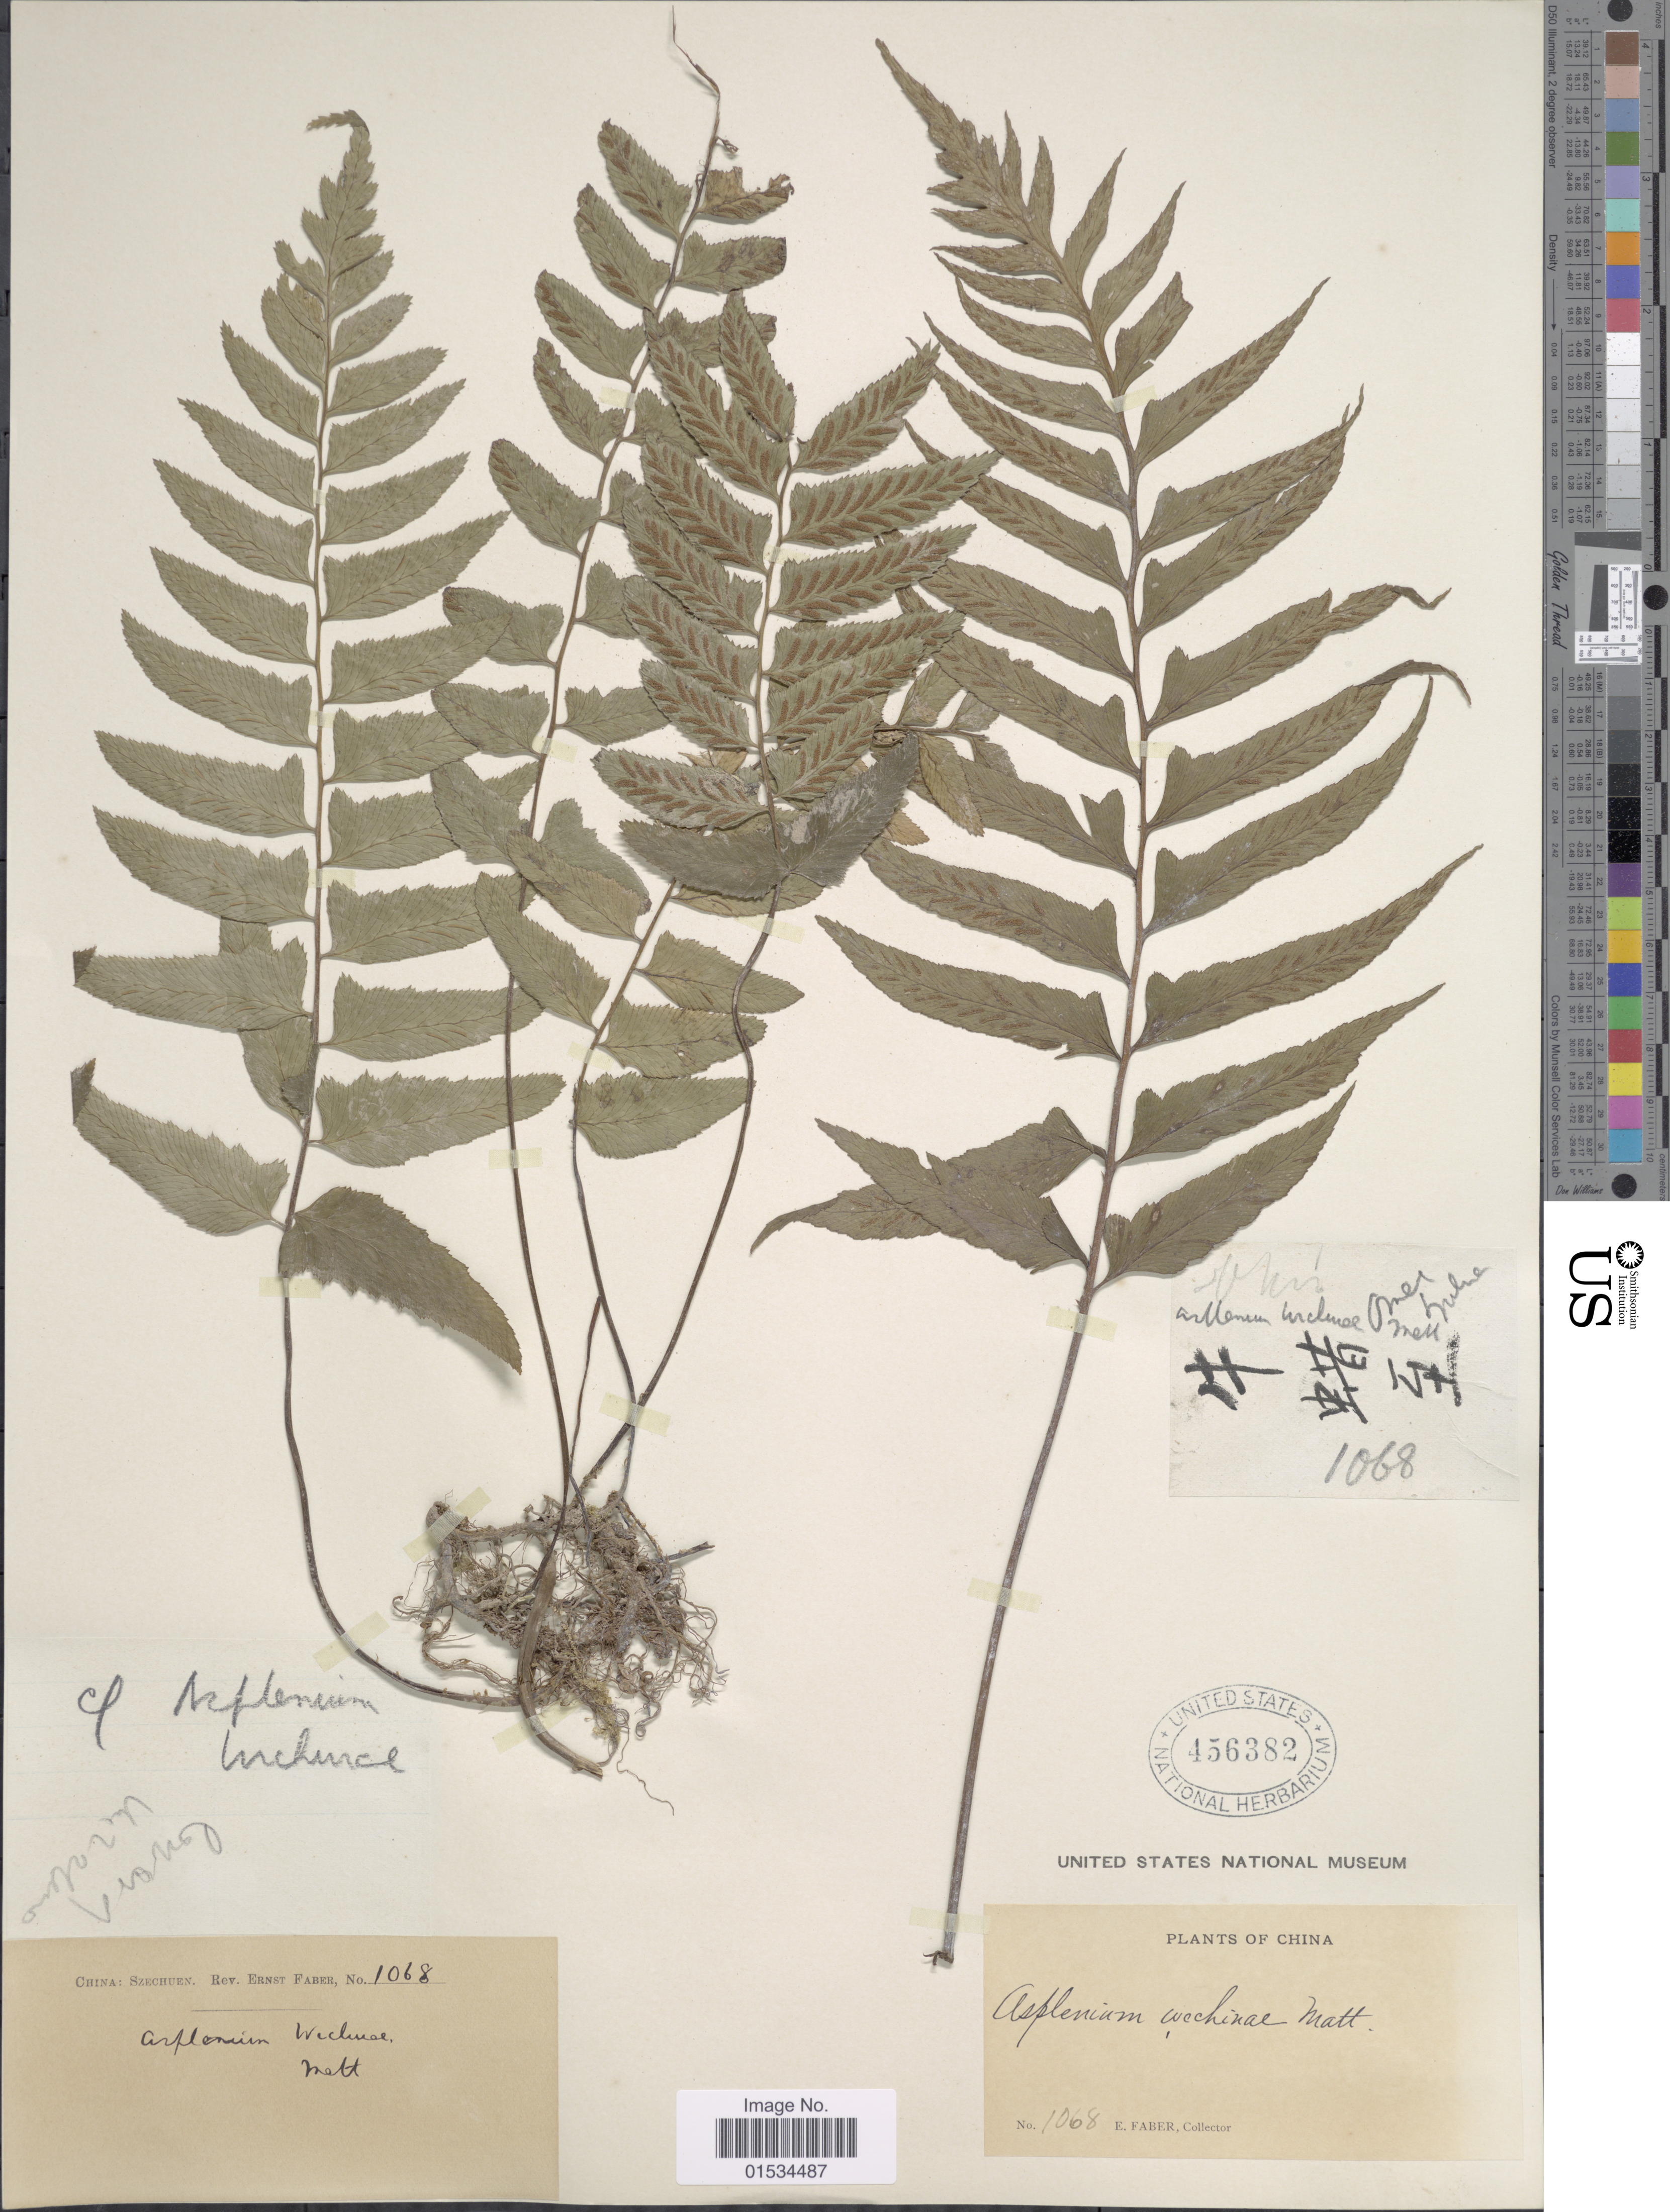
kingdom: Plantae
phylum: Tracheophyta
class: Polypodiopsida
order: Polypodiales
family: Athyriaceae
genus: Diplazium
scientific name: Diplazium wichurae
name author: (Mett.) Diels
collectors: E. Faber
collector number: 1068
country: China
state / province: Sichuan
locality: Szechuan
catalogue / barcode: US 456382